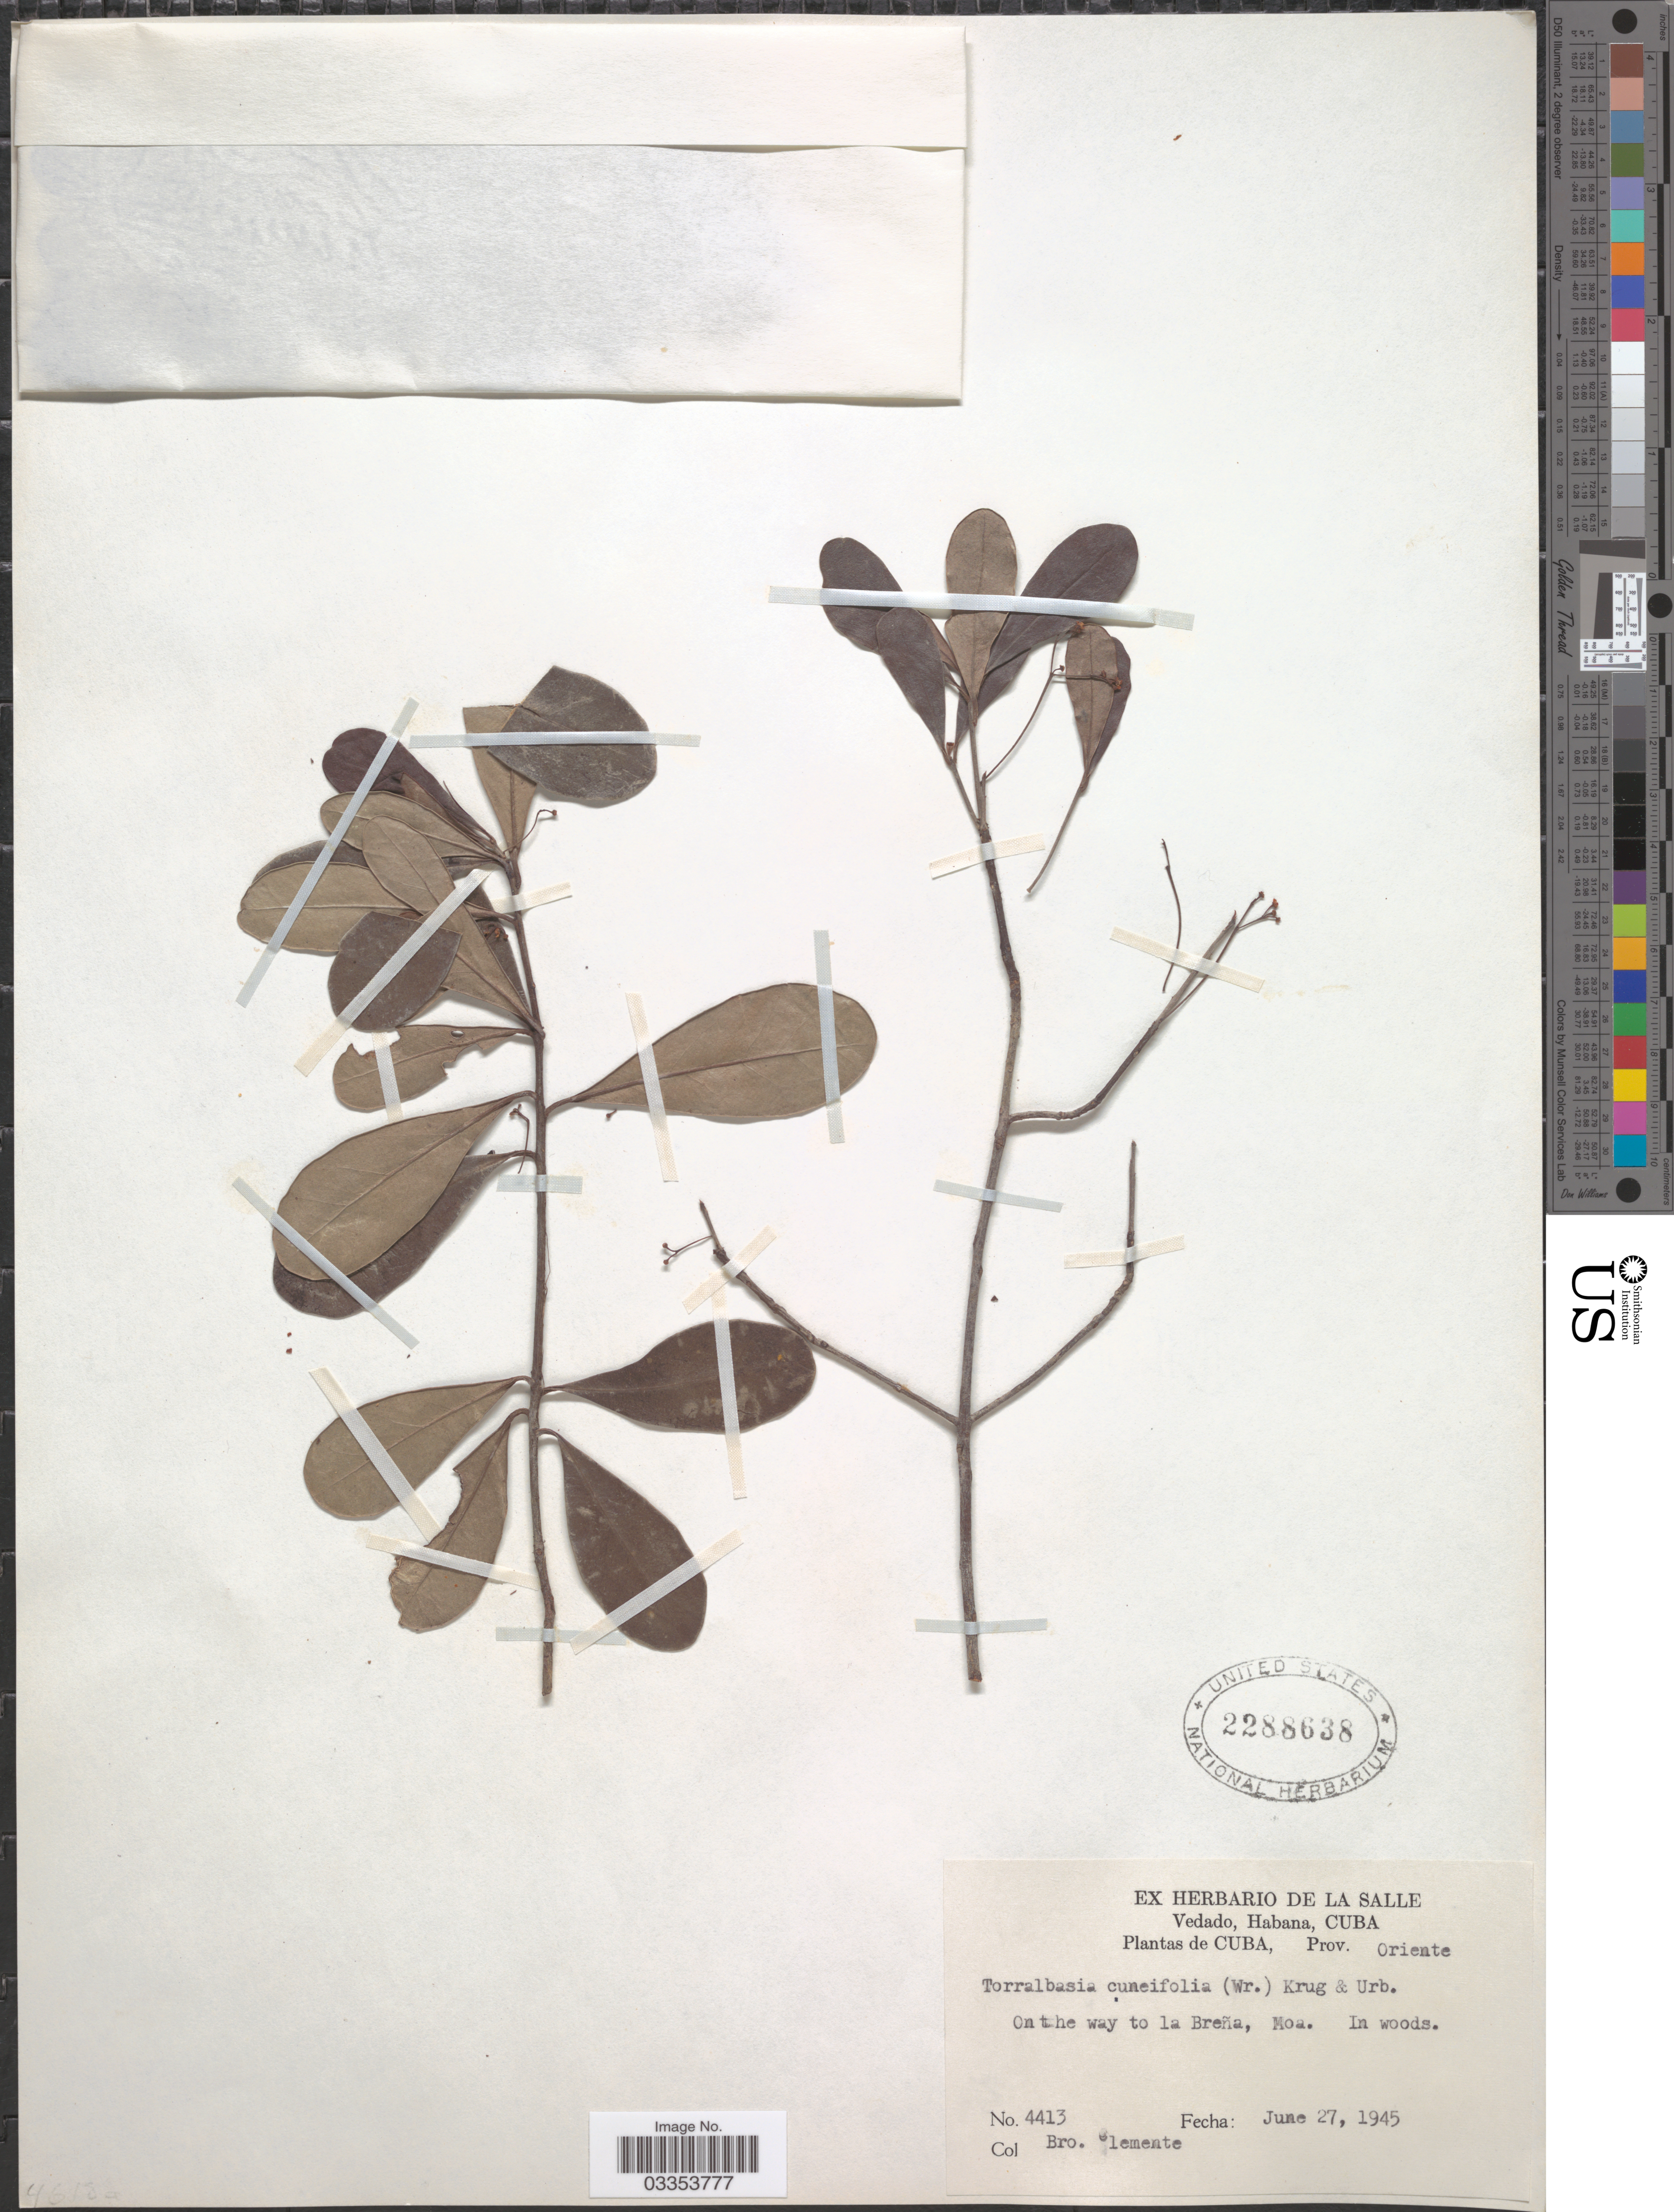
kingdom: Plantae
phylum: Tracheophyta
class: Magnoliopsida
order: Celastrales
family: Celastraceae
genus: Torralbasia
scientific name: Torralbasia cuneifolia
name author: (C. Wright ex Griseb.) Krug & Urb.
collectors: Bro. Clemente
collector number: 4413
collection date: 1945-06-27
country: Cuba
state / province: Oriente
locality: On the way to la Breña, Moa.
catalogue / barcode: US 2288638